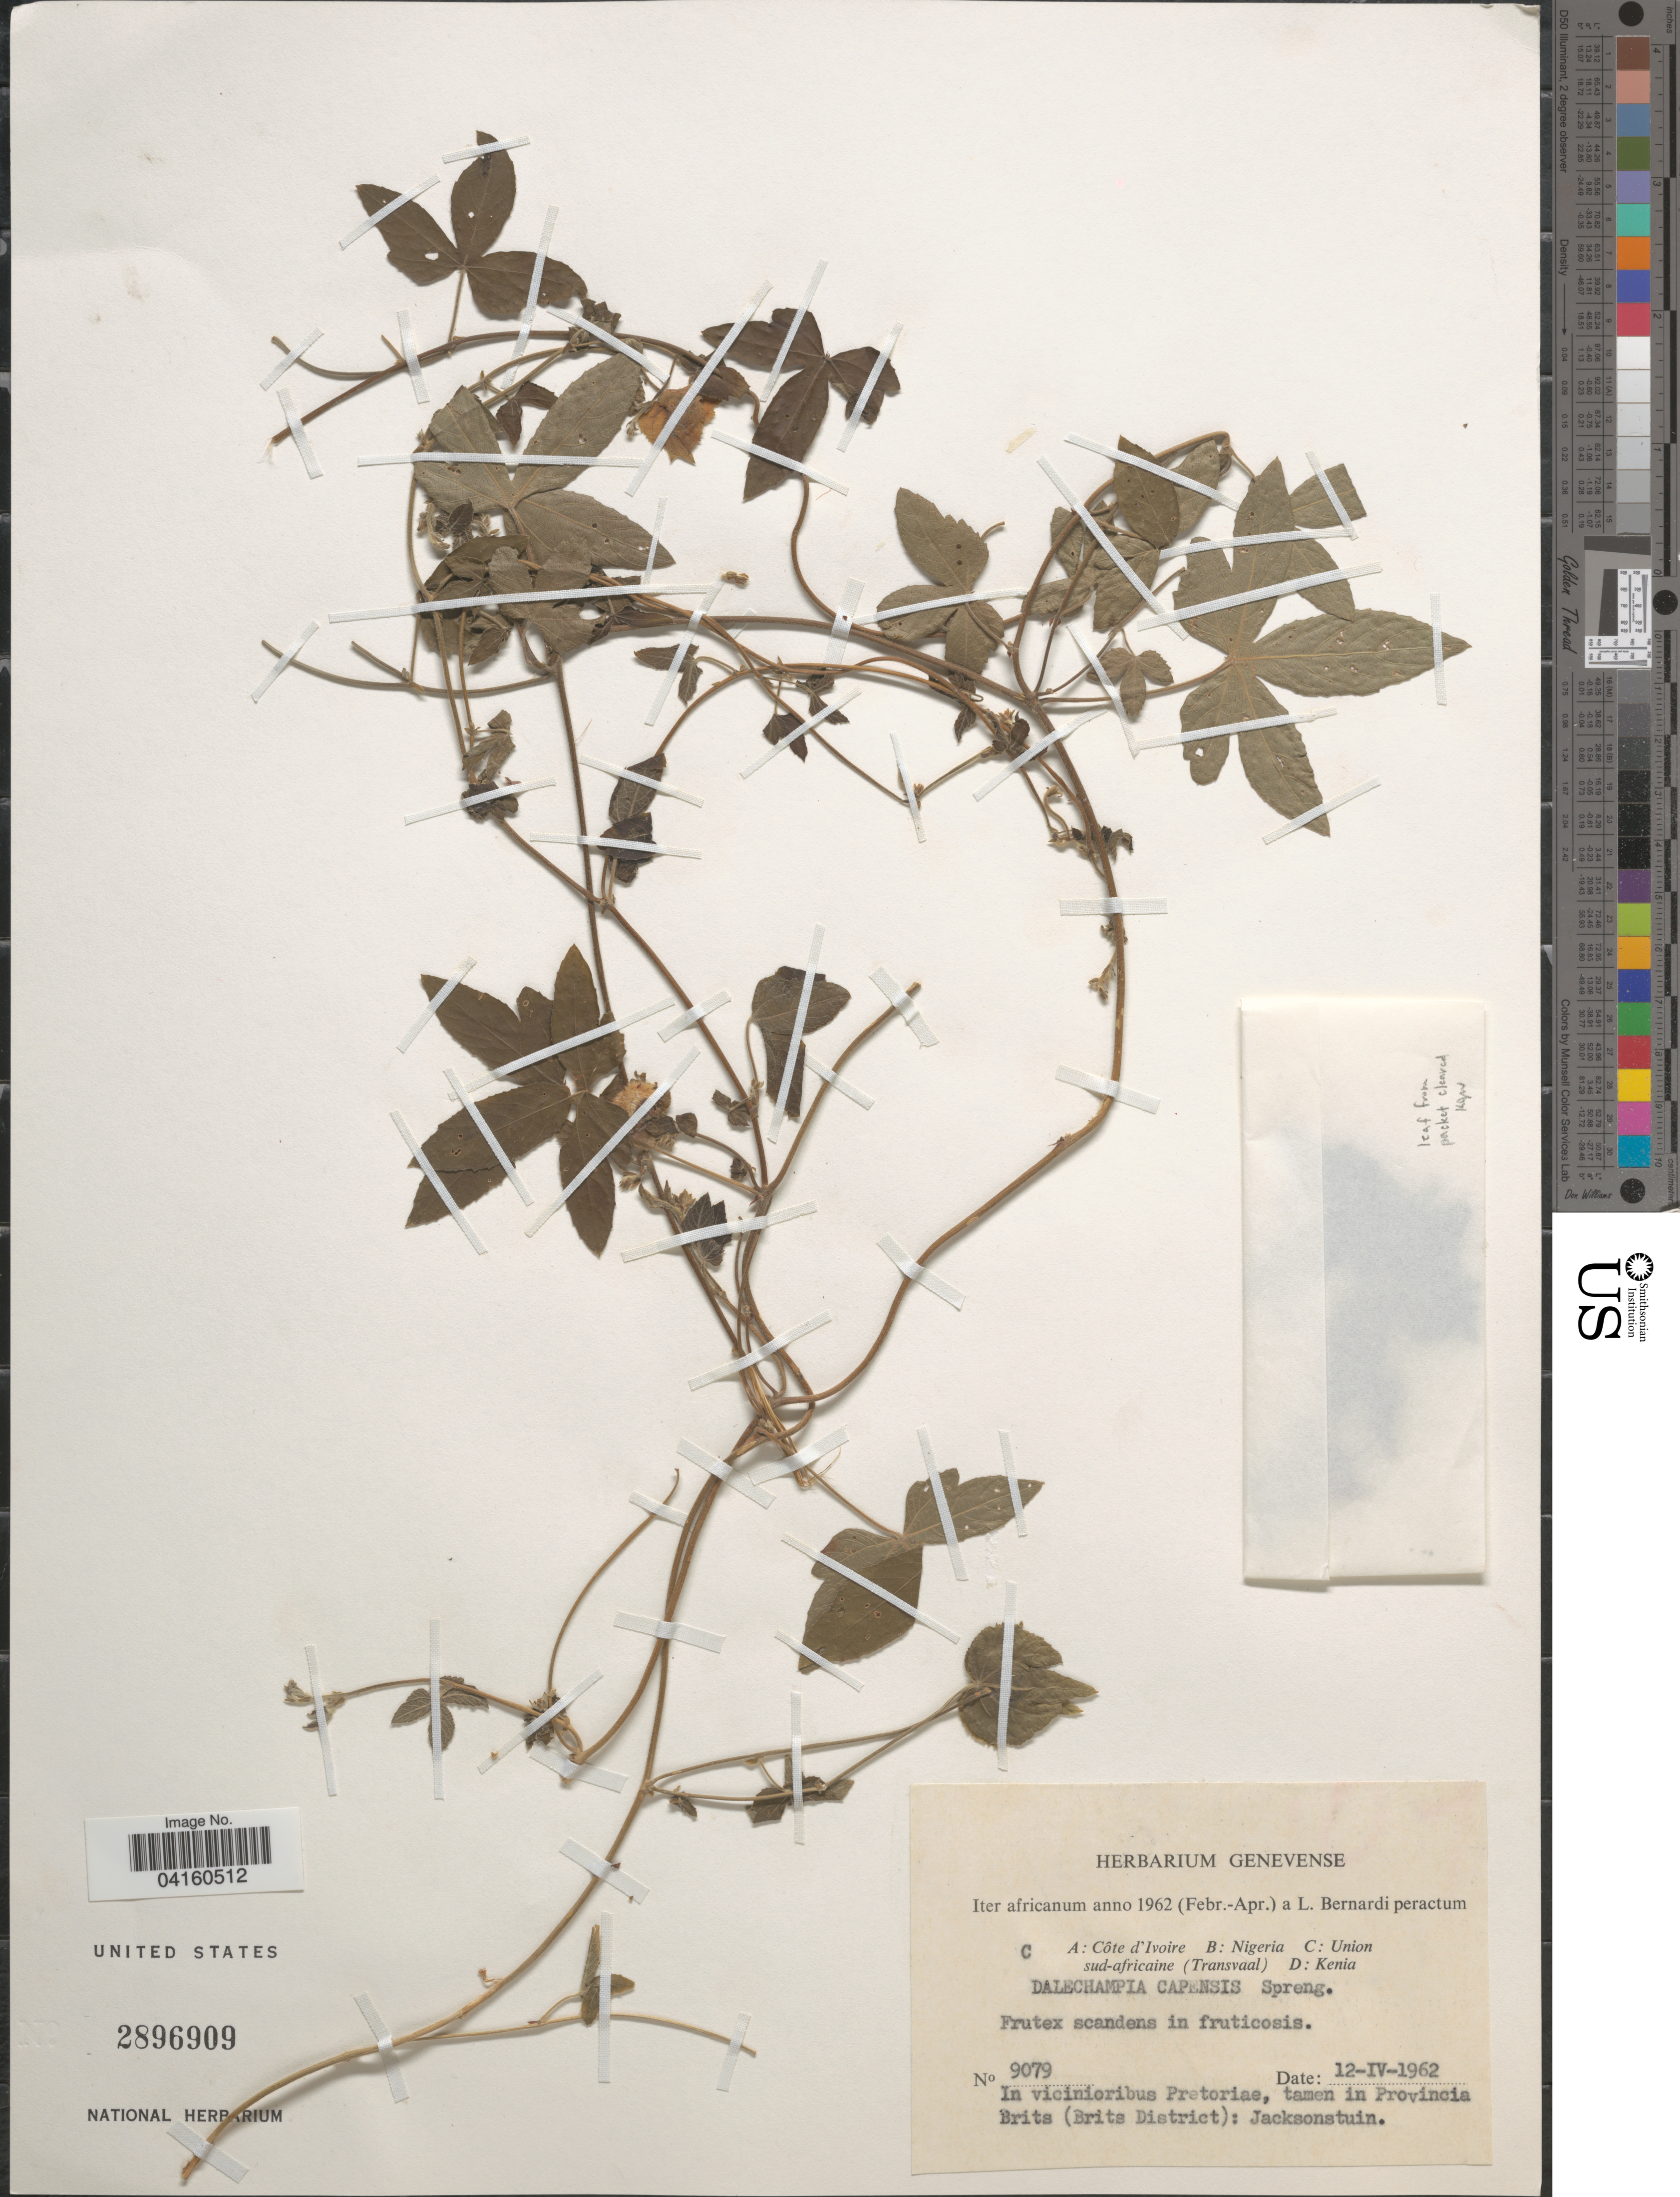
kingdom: Plantae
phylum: Tracheophyta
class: Magnoliopsida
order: Malpighiales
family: Euphorbiaceae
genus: Dalechampia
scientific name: Dalechampia capensis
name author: A. Spreng.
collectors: L. Bernardi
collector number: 9079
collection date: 1962-04-12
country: South Africa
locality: Iter africanum anno 1962 (Febr.-Apr.). Union sud-africaine (Transvaal). In vicinioribus Pretoriae, tamen in Provincia Brits (Brits District): Jacksonstuin.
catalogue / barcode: US 2896909